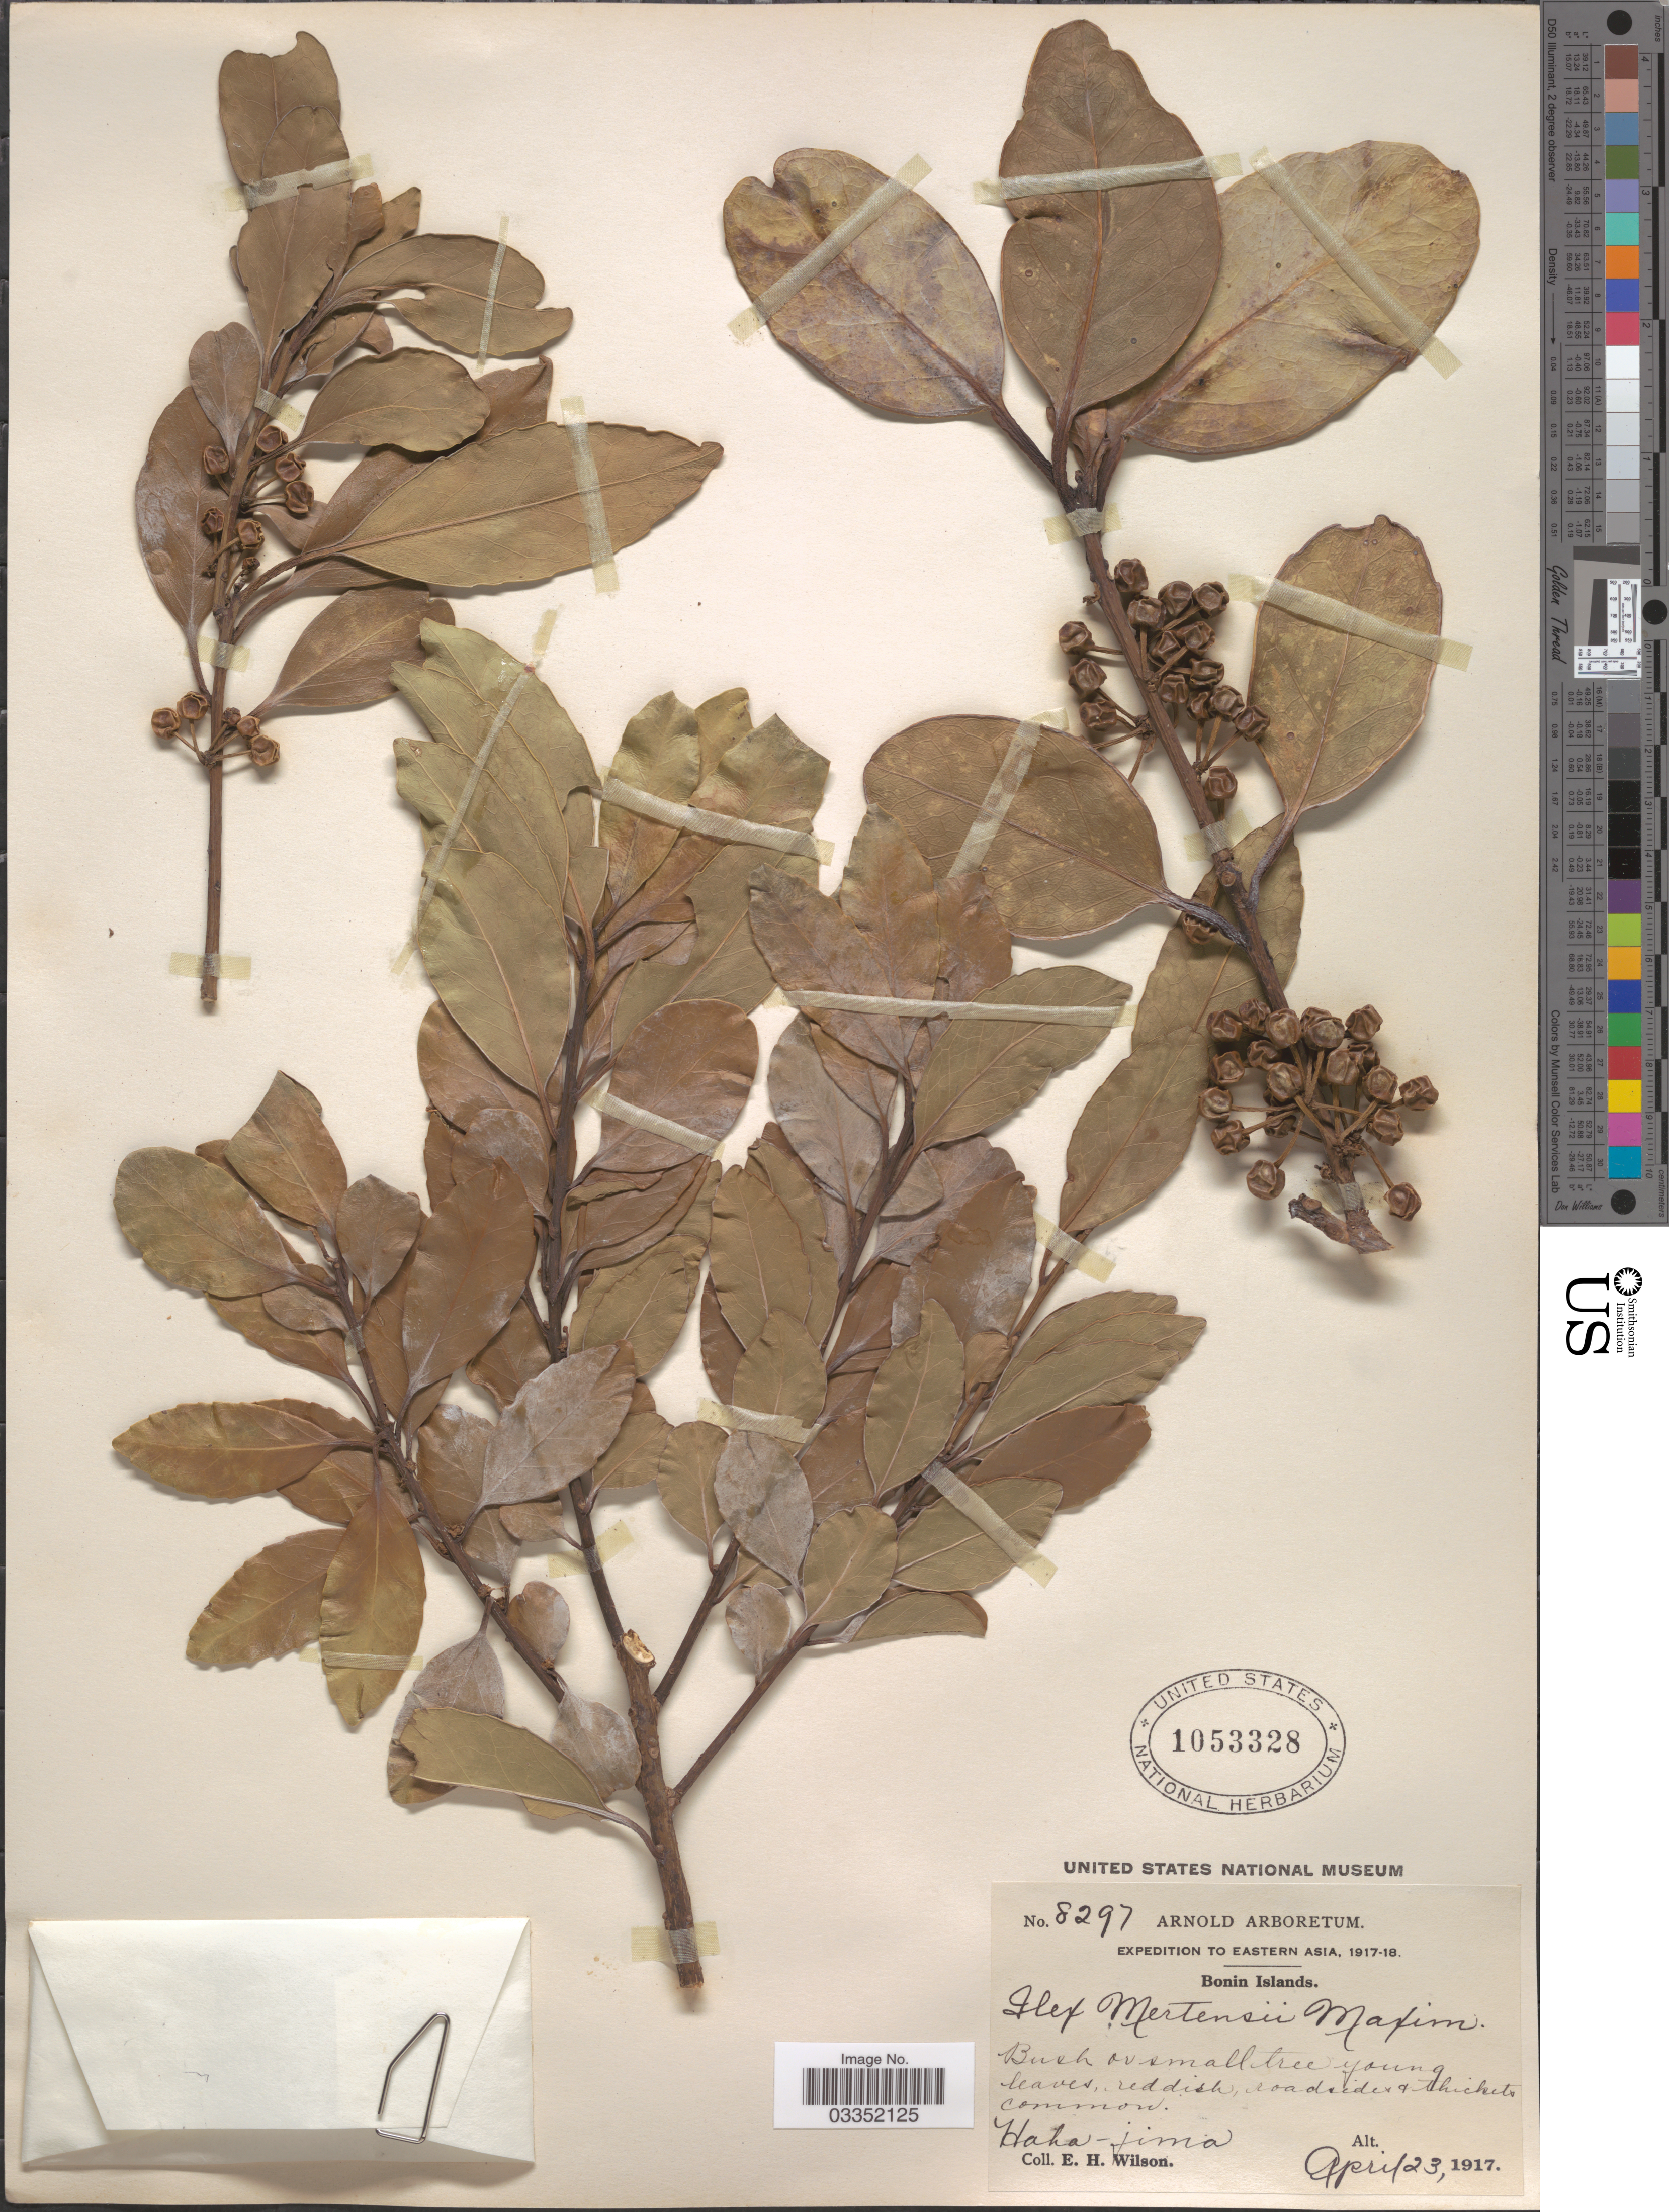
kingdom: Plantae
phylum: Tracheophyta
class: Magnoliopsida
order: Aquifoliales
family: Aquifoliaceae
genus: Ilex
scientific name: Ilex mertensii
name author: Maxim.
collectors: E. Wilson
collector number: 8297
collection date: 1917-04-23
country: Japan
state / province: Tokyo, Federal City of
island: Bonin Islands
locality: Eastern Asia. Bonin Islands. Haka-jima.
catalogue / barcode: US 1053328